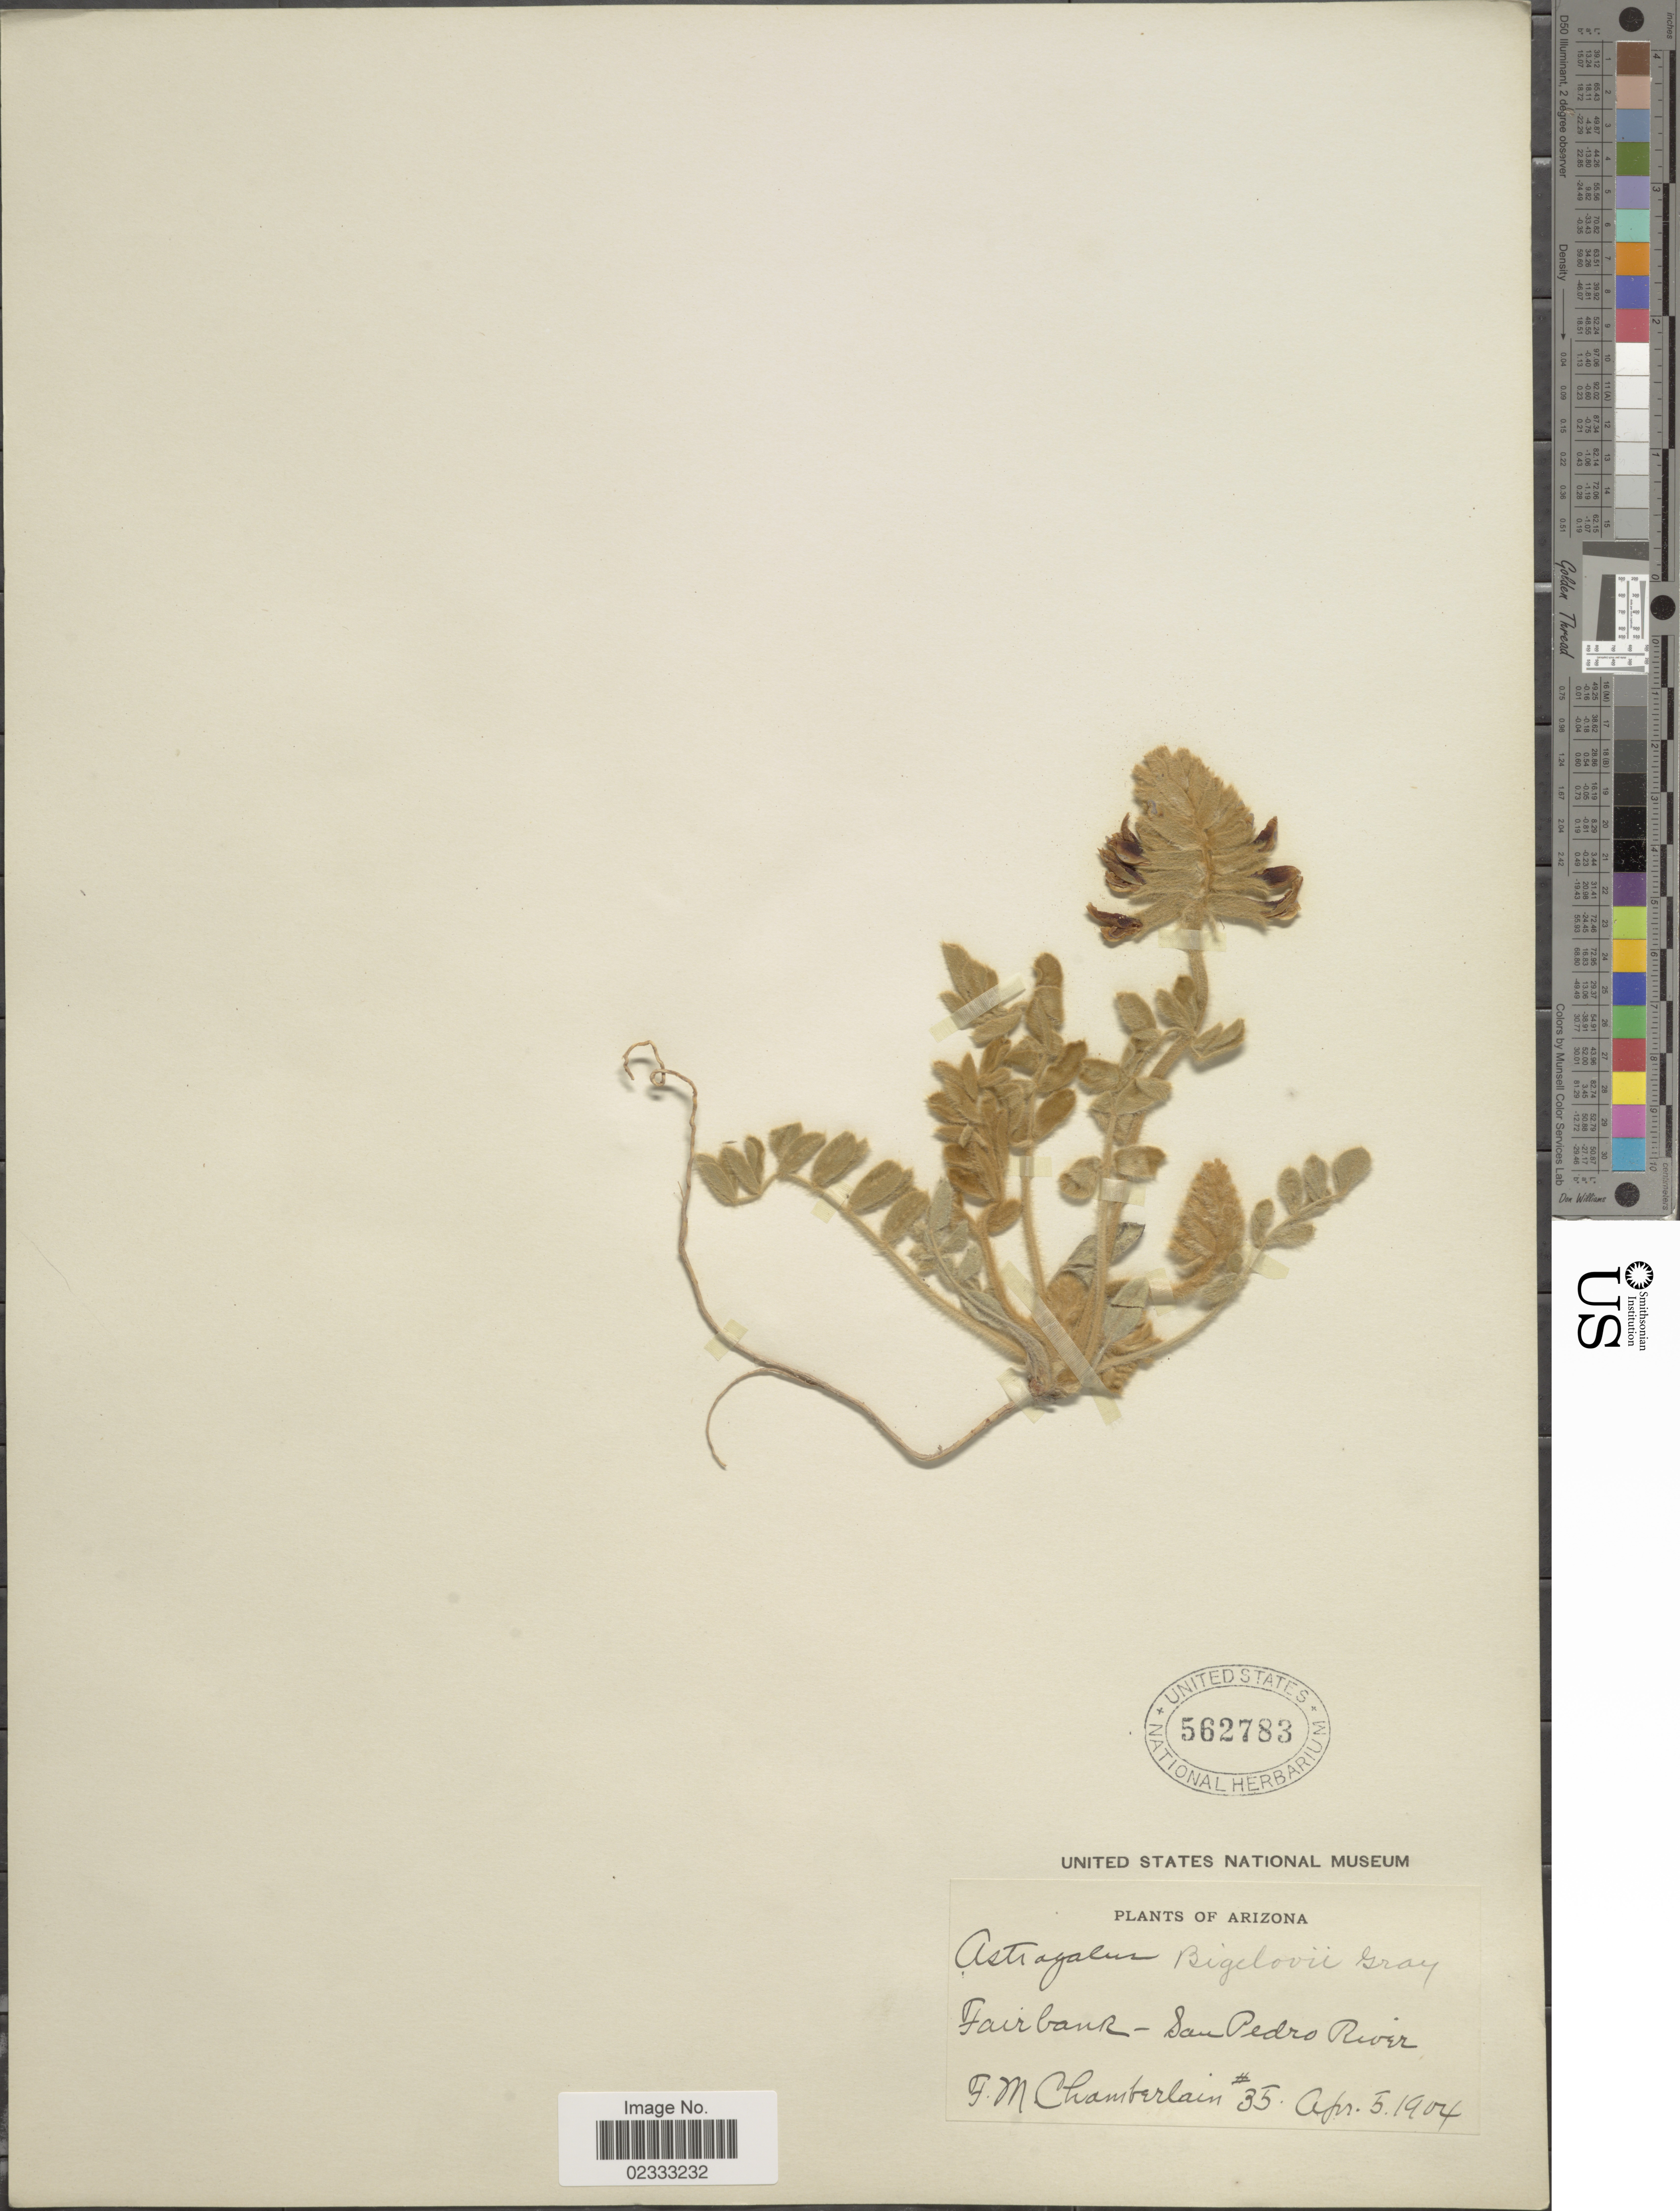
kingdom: Plantae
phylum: Tracheophyta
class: Magnoliopsida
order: Fabales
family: Fabaceae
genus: Astragalus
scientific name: Astragalus mollissimus var. bigelovii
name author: (A. Gray) Barneby ex B.L. Turner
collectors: F. Chamberlain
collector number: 35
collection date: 1904-04-05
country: United States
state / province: Arizona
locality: Fairbank - San Pedro River.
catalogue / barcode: US 562783